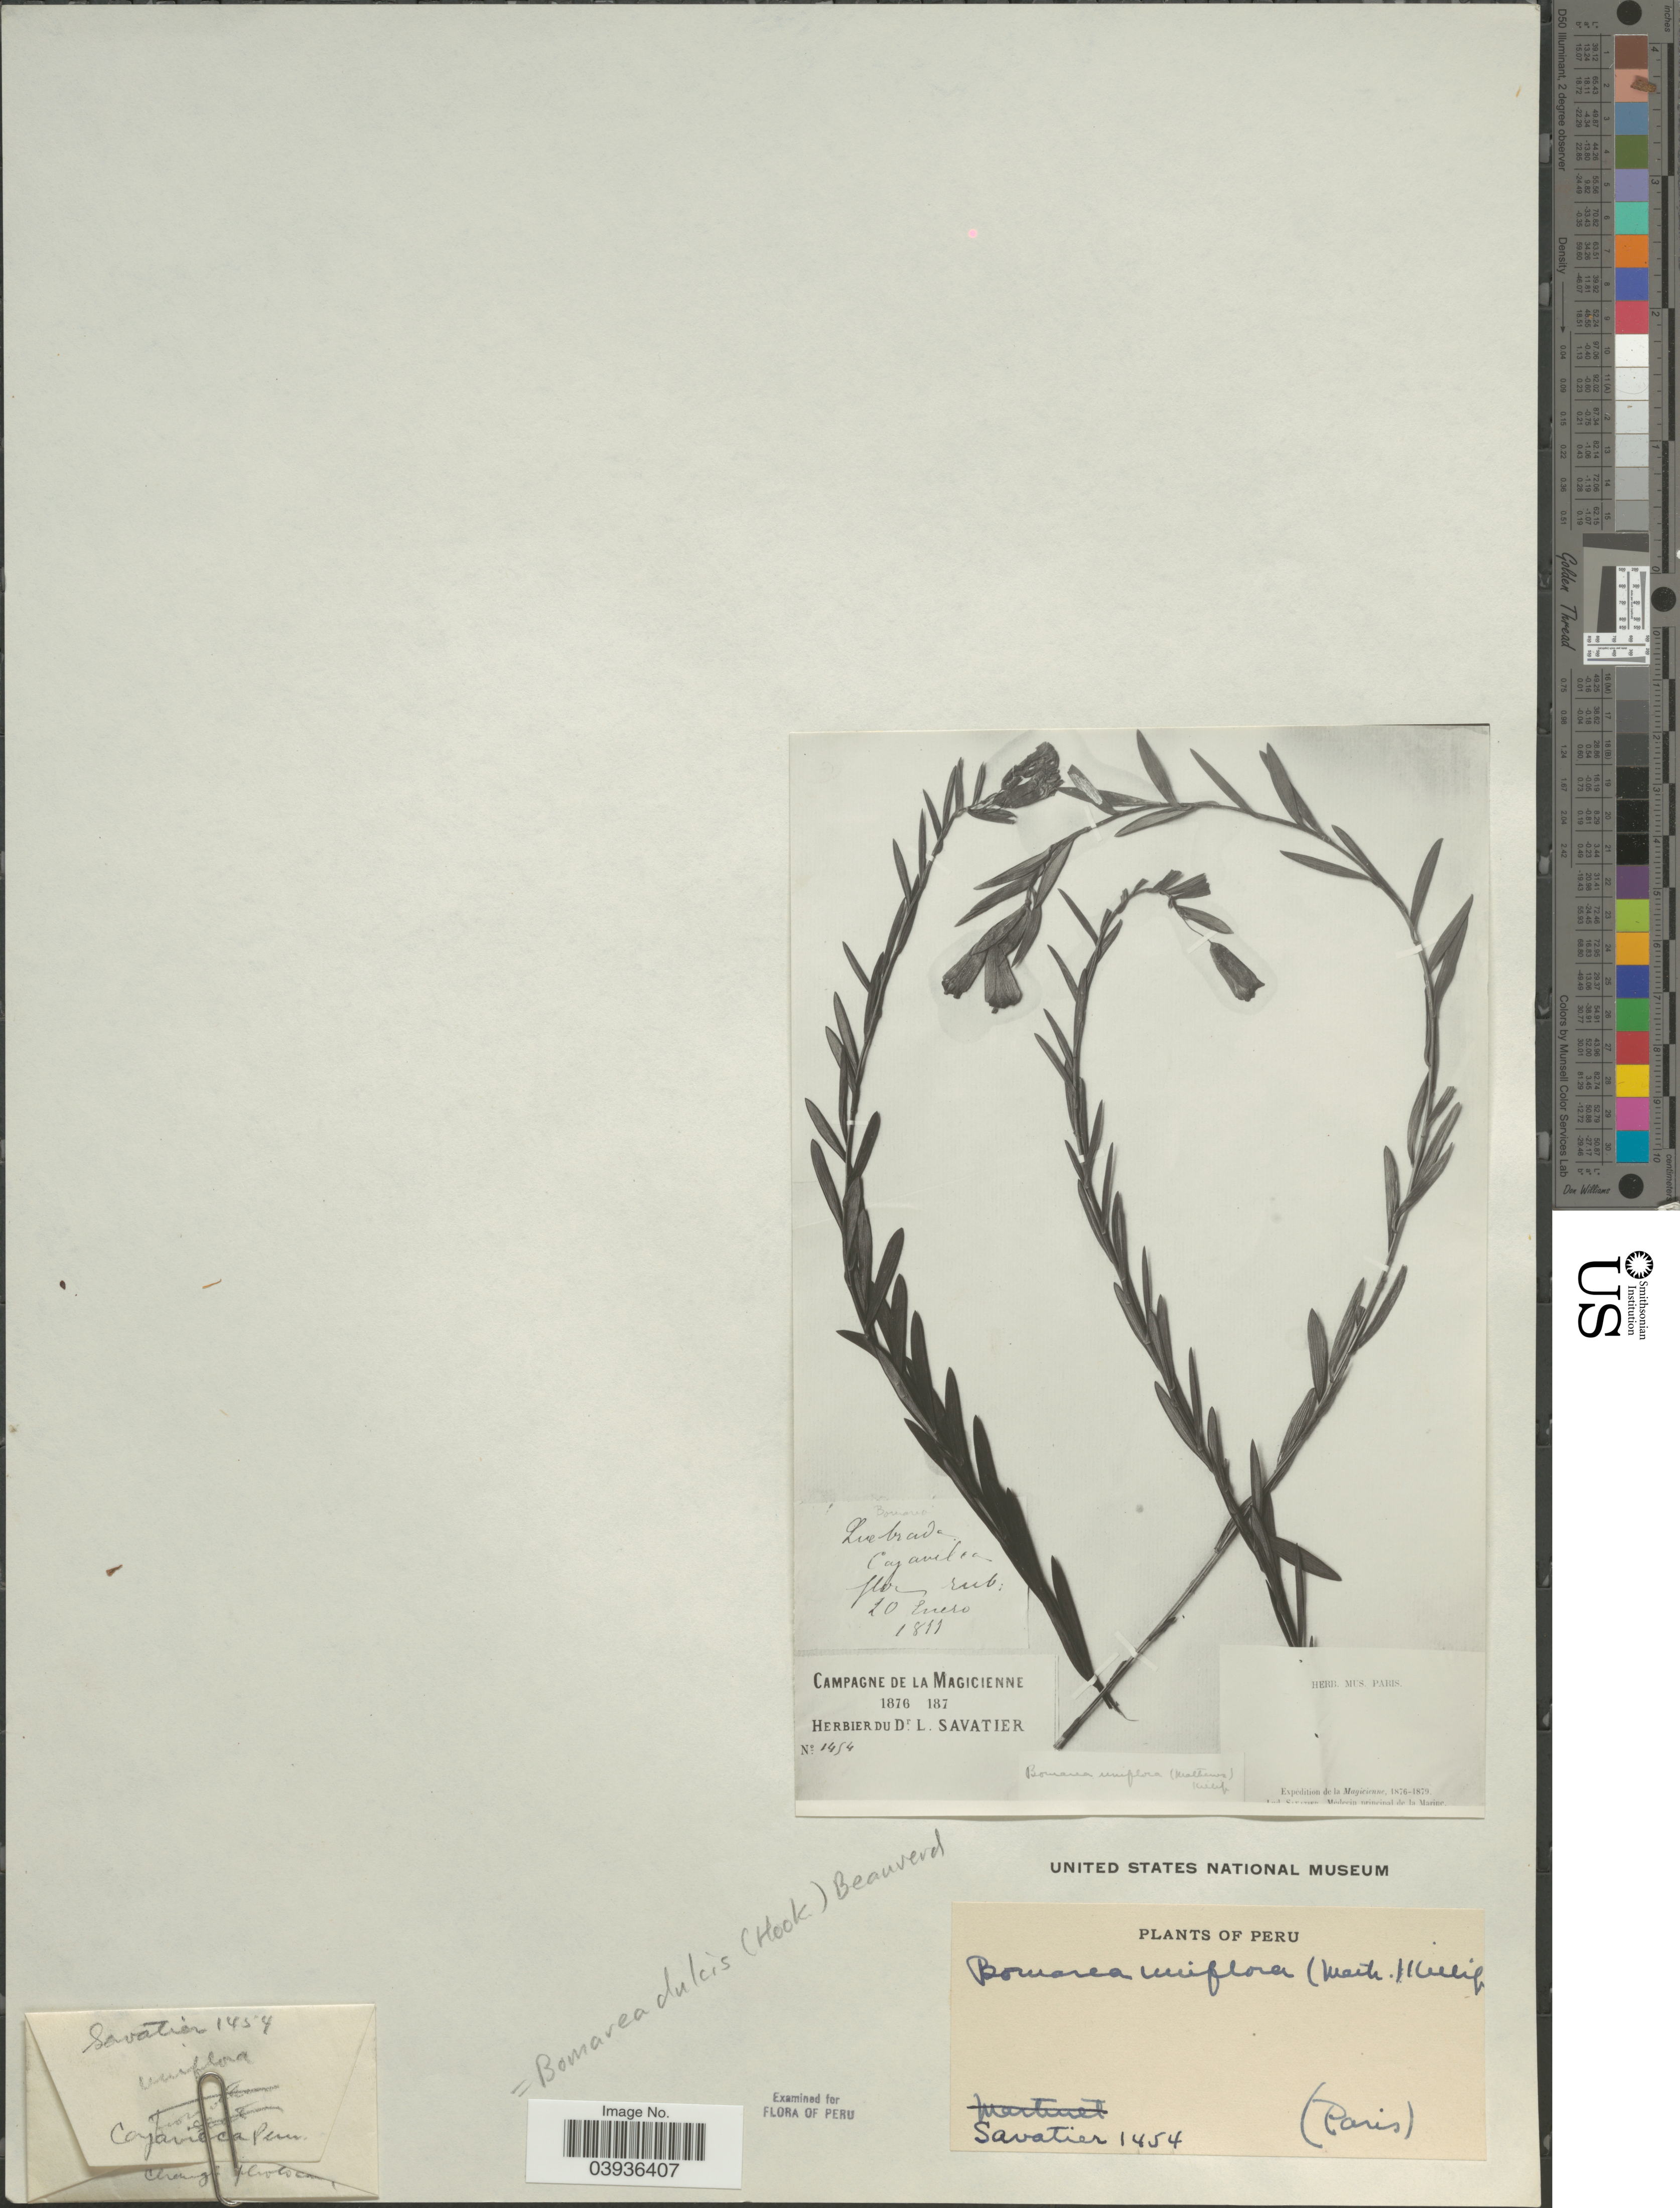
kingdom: Plantae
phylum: Tracheophyta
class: Liliopsida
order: Liliales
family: Alstroemeriaceae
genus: Bomarea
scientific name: Bomarea dulcis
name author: (Hook.) Beauverd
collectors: Savatier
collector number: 1454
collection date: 1877-01-20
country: Peru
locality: Quebrada Cajavilca.